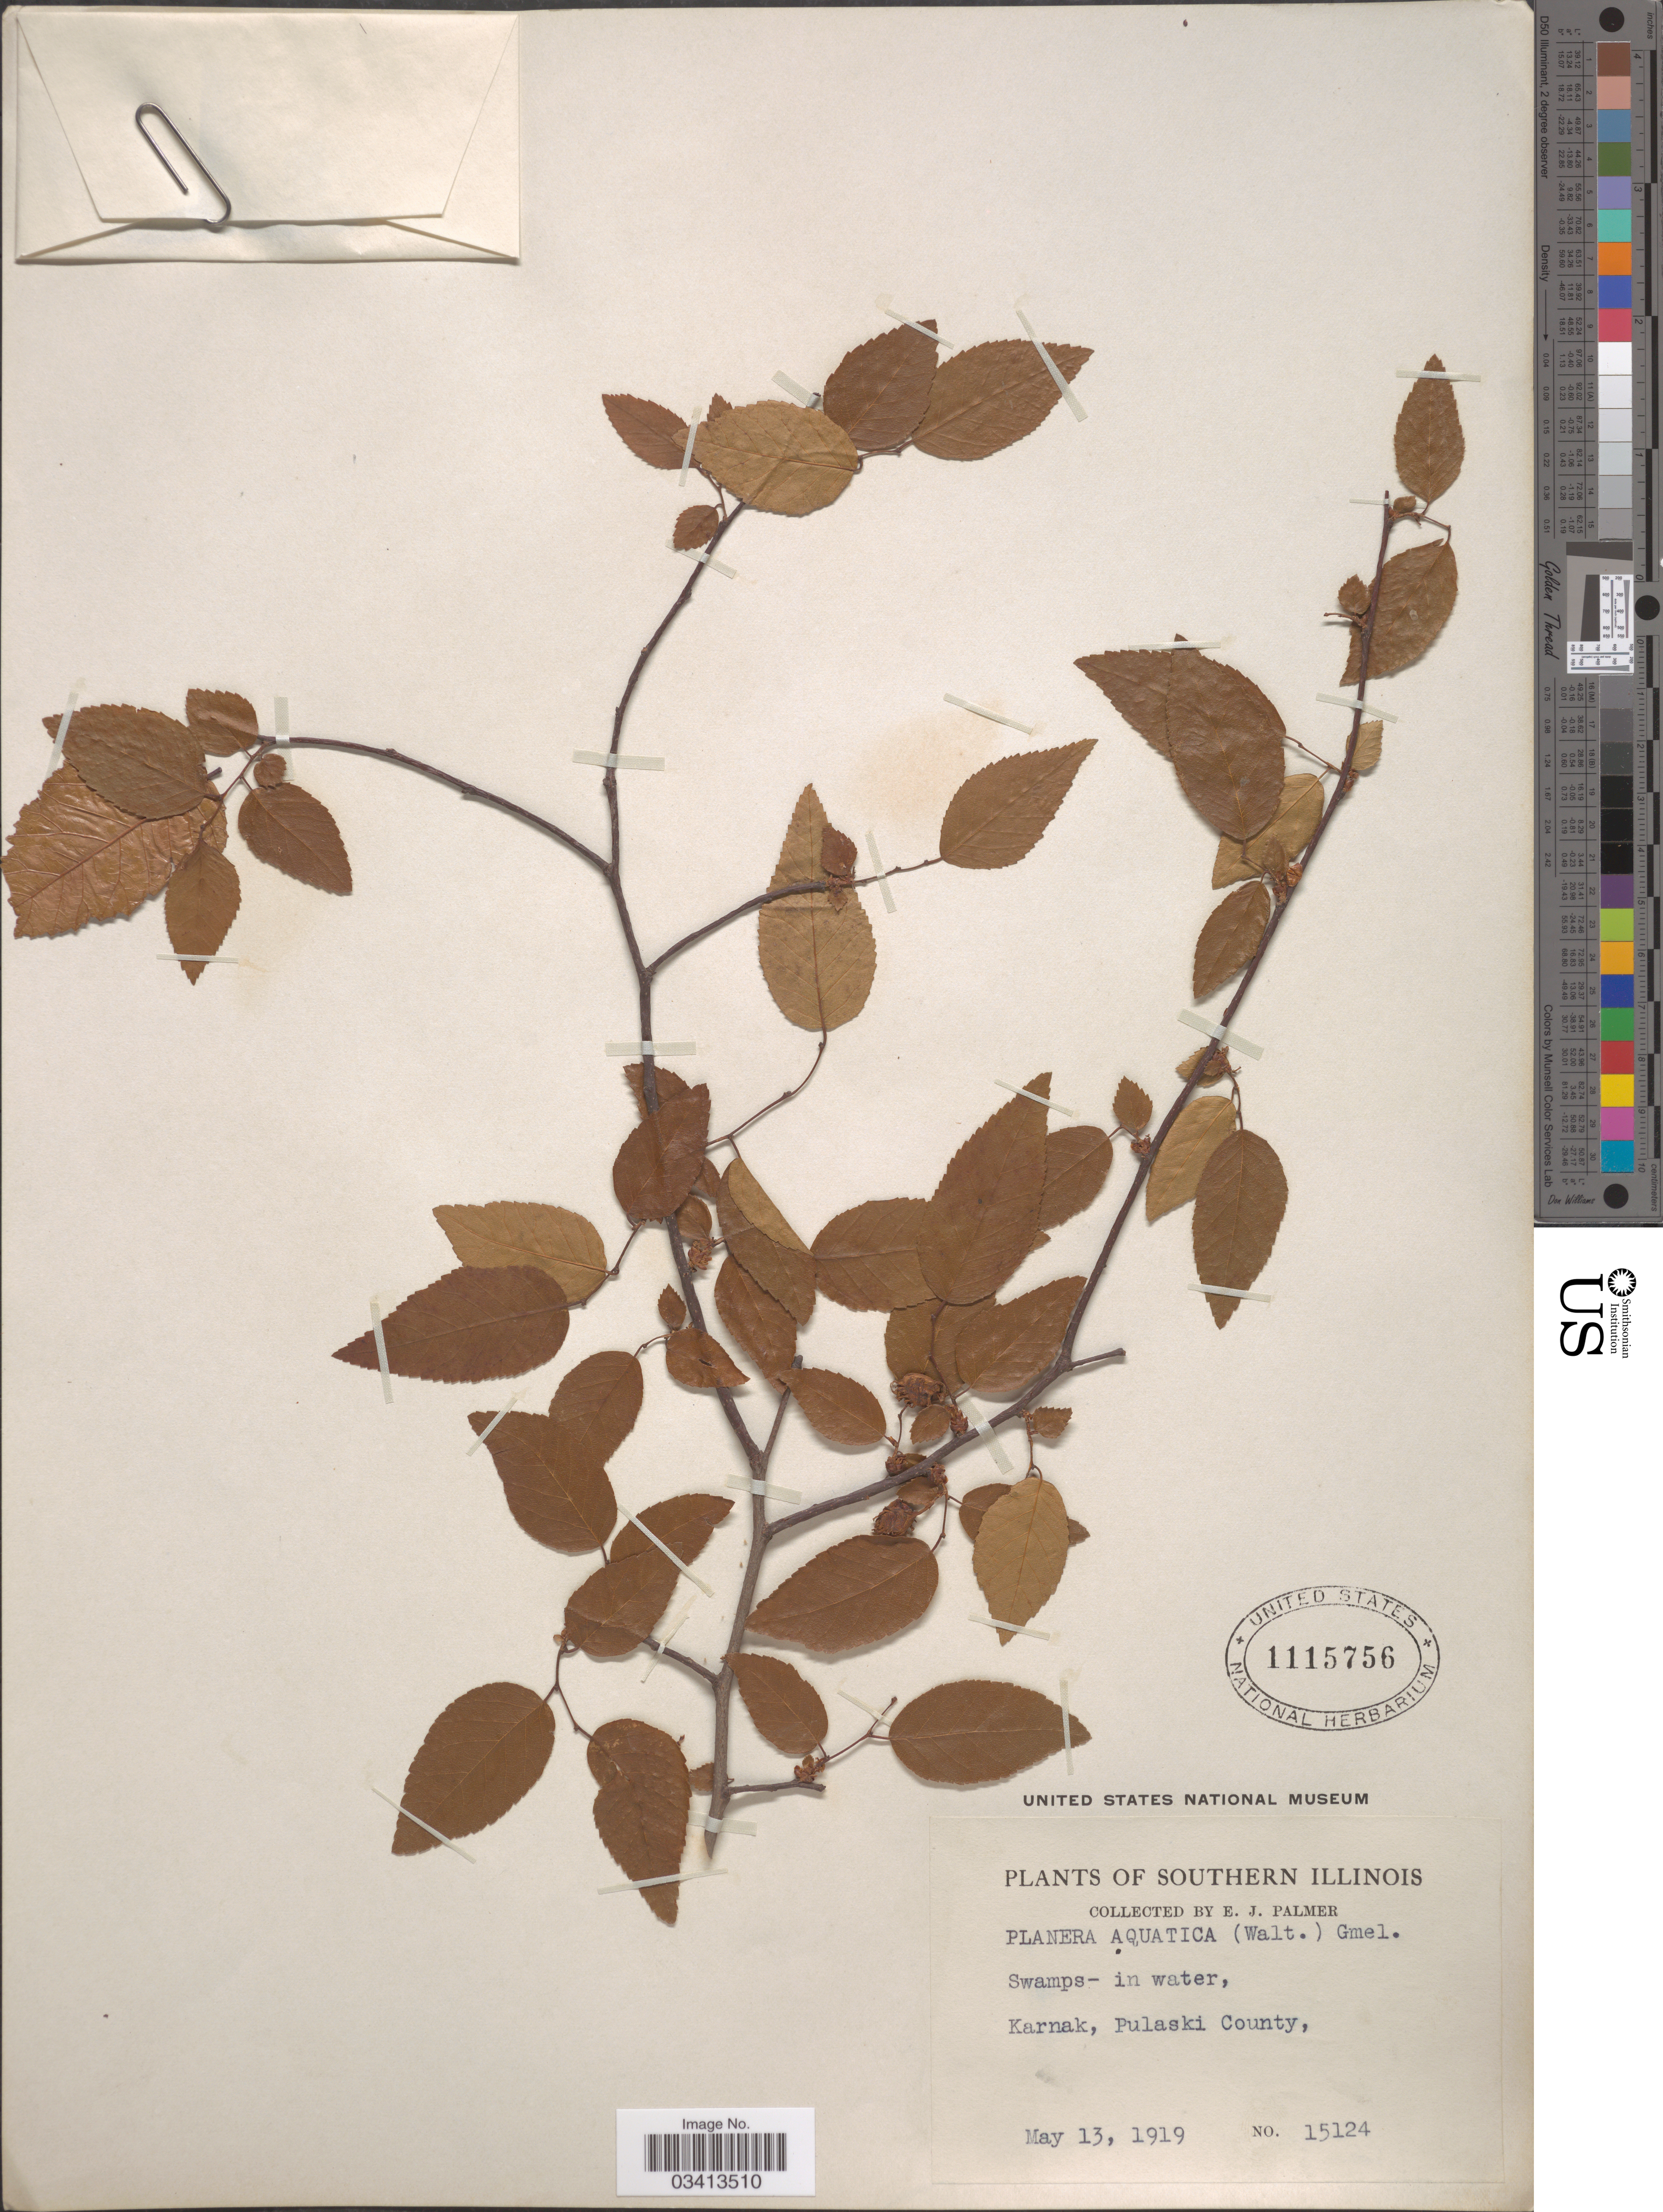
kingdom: Plantae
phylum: Tracheophyta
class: Magnoliopsida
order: Rosales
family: Ulmaceae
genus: Planera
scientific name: Planera aquatica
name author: J.F. Gmel.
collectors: E. J. Palmer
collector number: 15124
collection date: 1919-05-13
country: United States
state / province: Illinois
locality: Southern Illinois. Karnak, Pulaski County.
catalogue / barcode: US 1115756